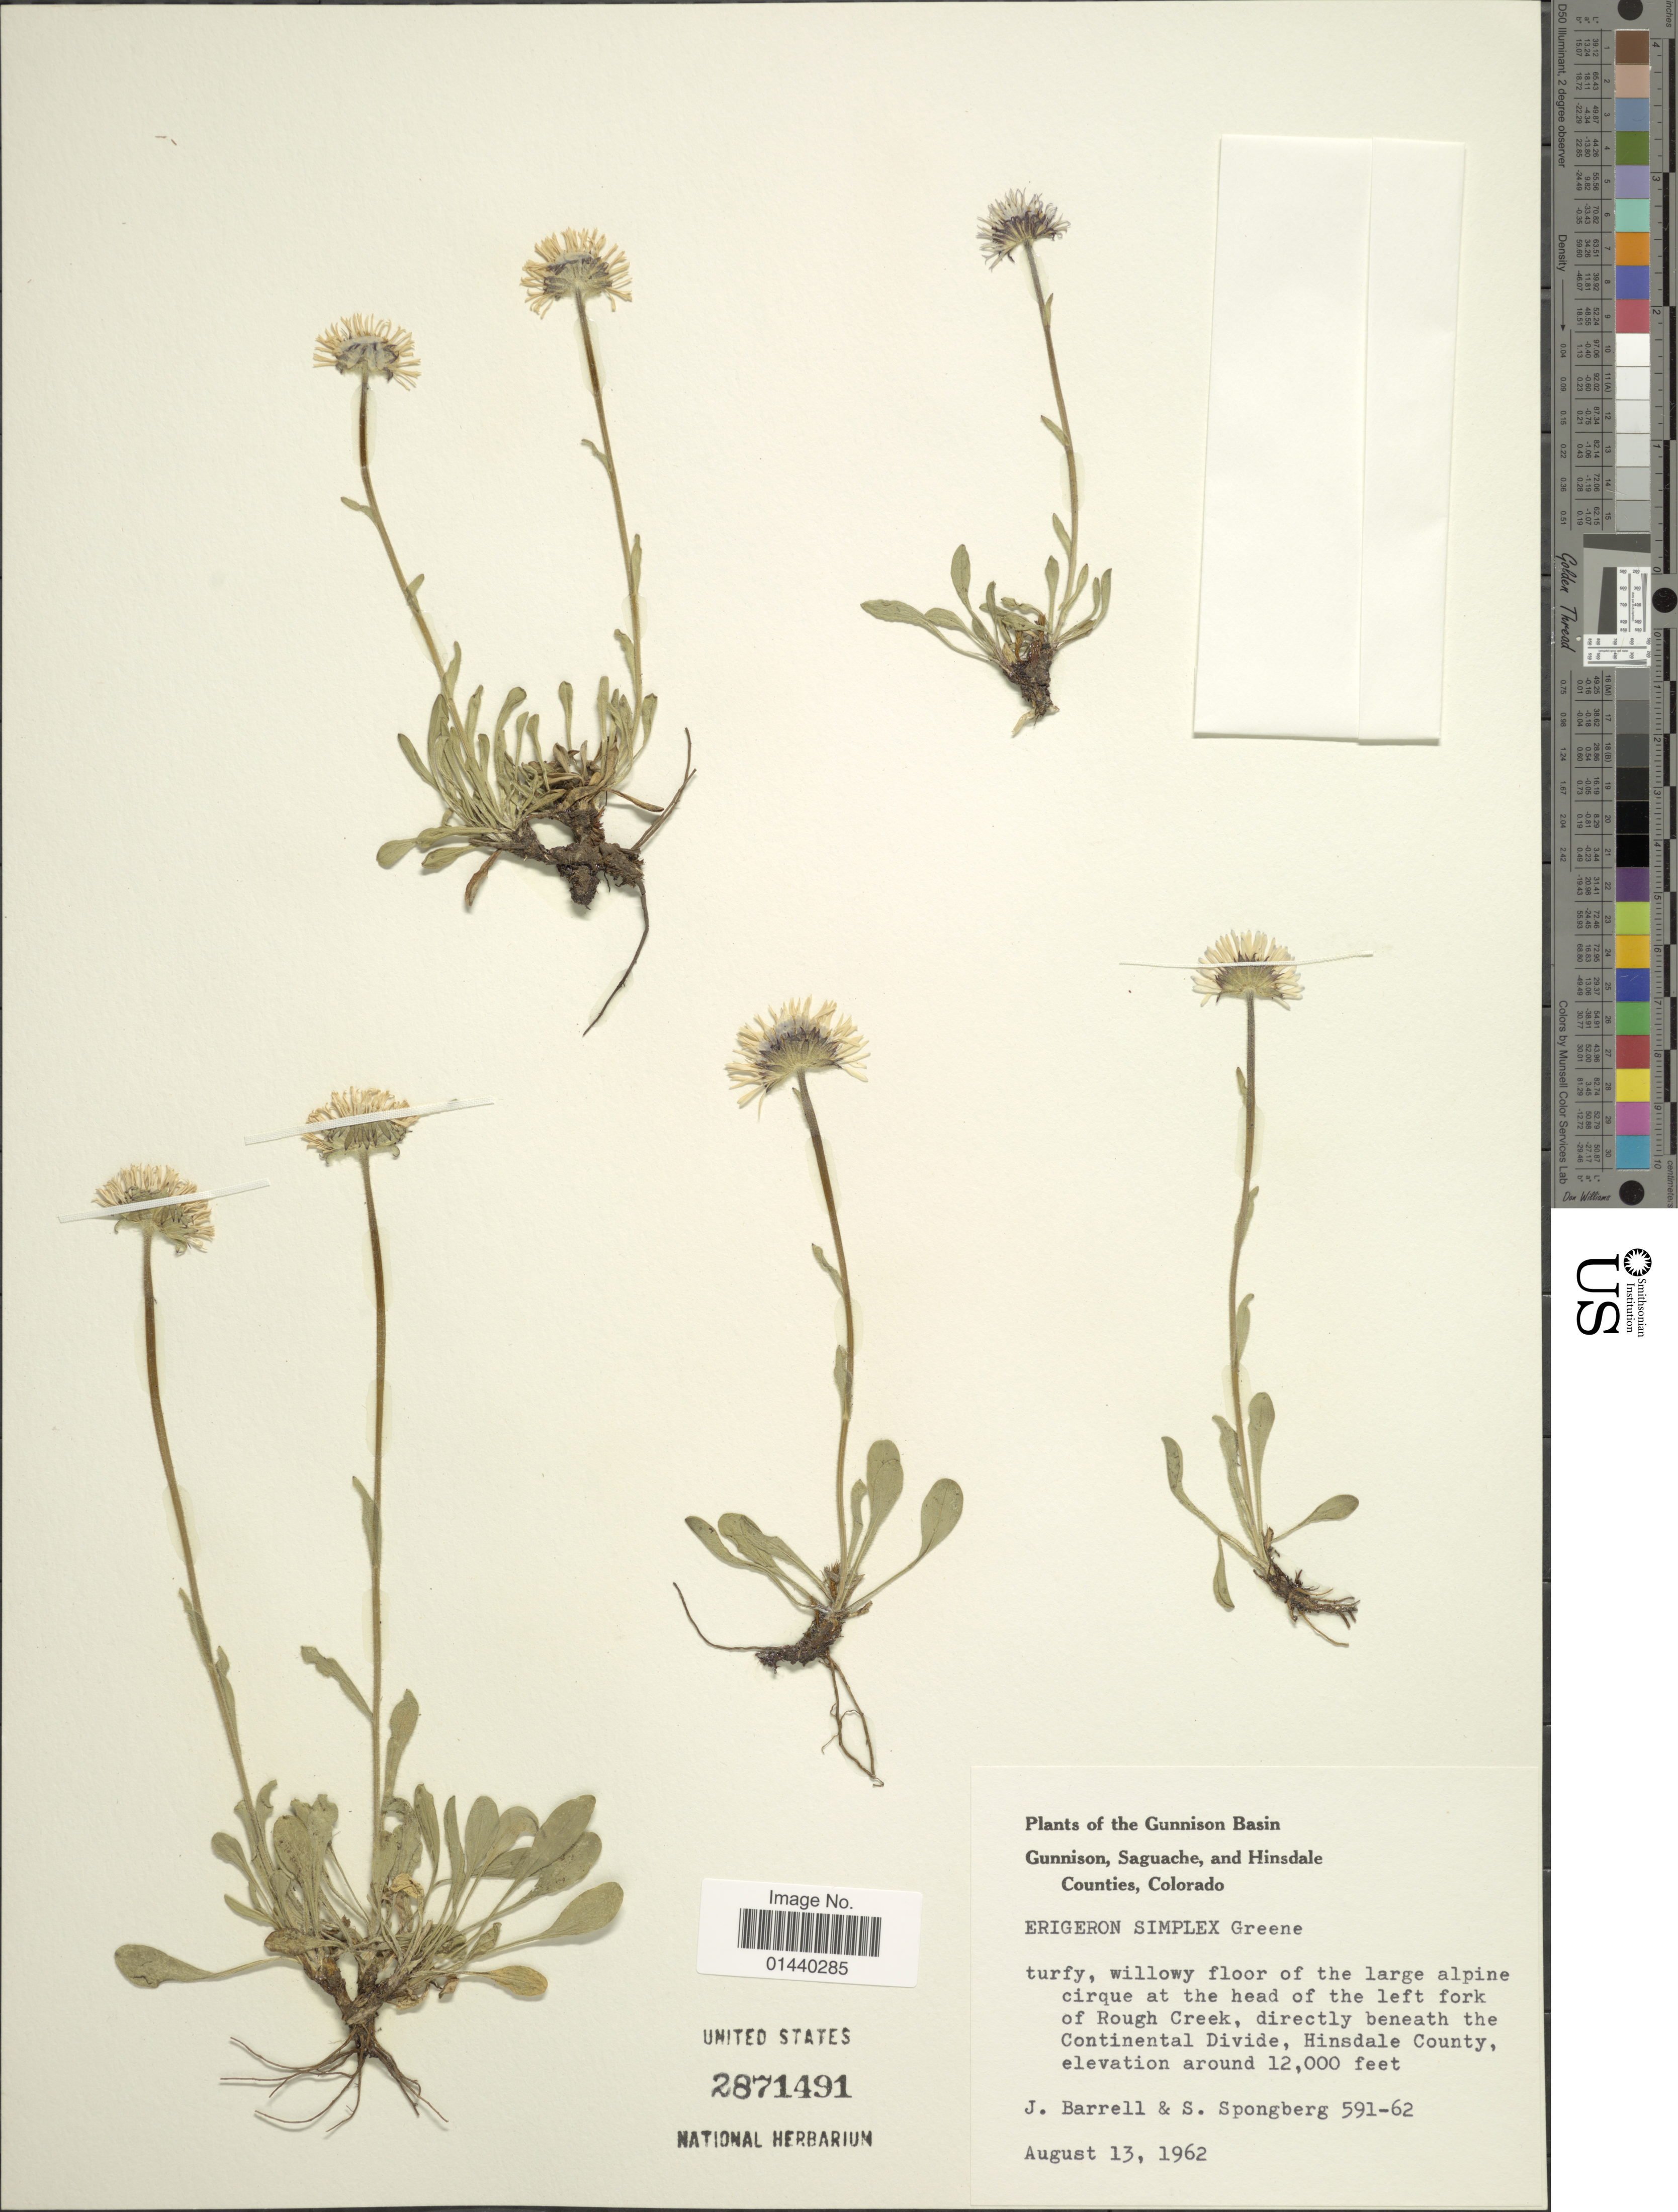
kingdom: Plantae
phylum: Tracheophyta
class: Magnoliopsida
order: Asterales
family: Asteraceae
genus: Erigeron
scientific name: Erigeron simplex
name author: Greene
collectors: J. Barrell & S. A.Spongberg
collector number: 591-62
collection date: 1962-08-13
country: United States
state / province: Colorado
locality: The Gunnison Basin. Gunnison, Saguache, and Hinsdale Counties. At the head of the left fork of Rough Creek, directly beneath the Continental Divide, Hinsdale County.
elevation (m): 3658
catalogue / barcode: US 2871491